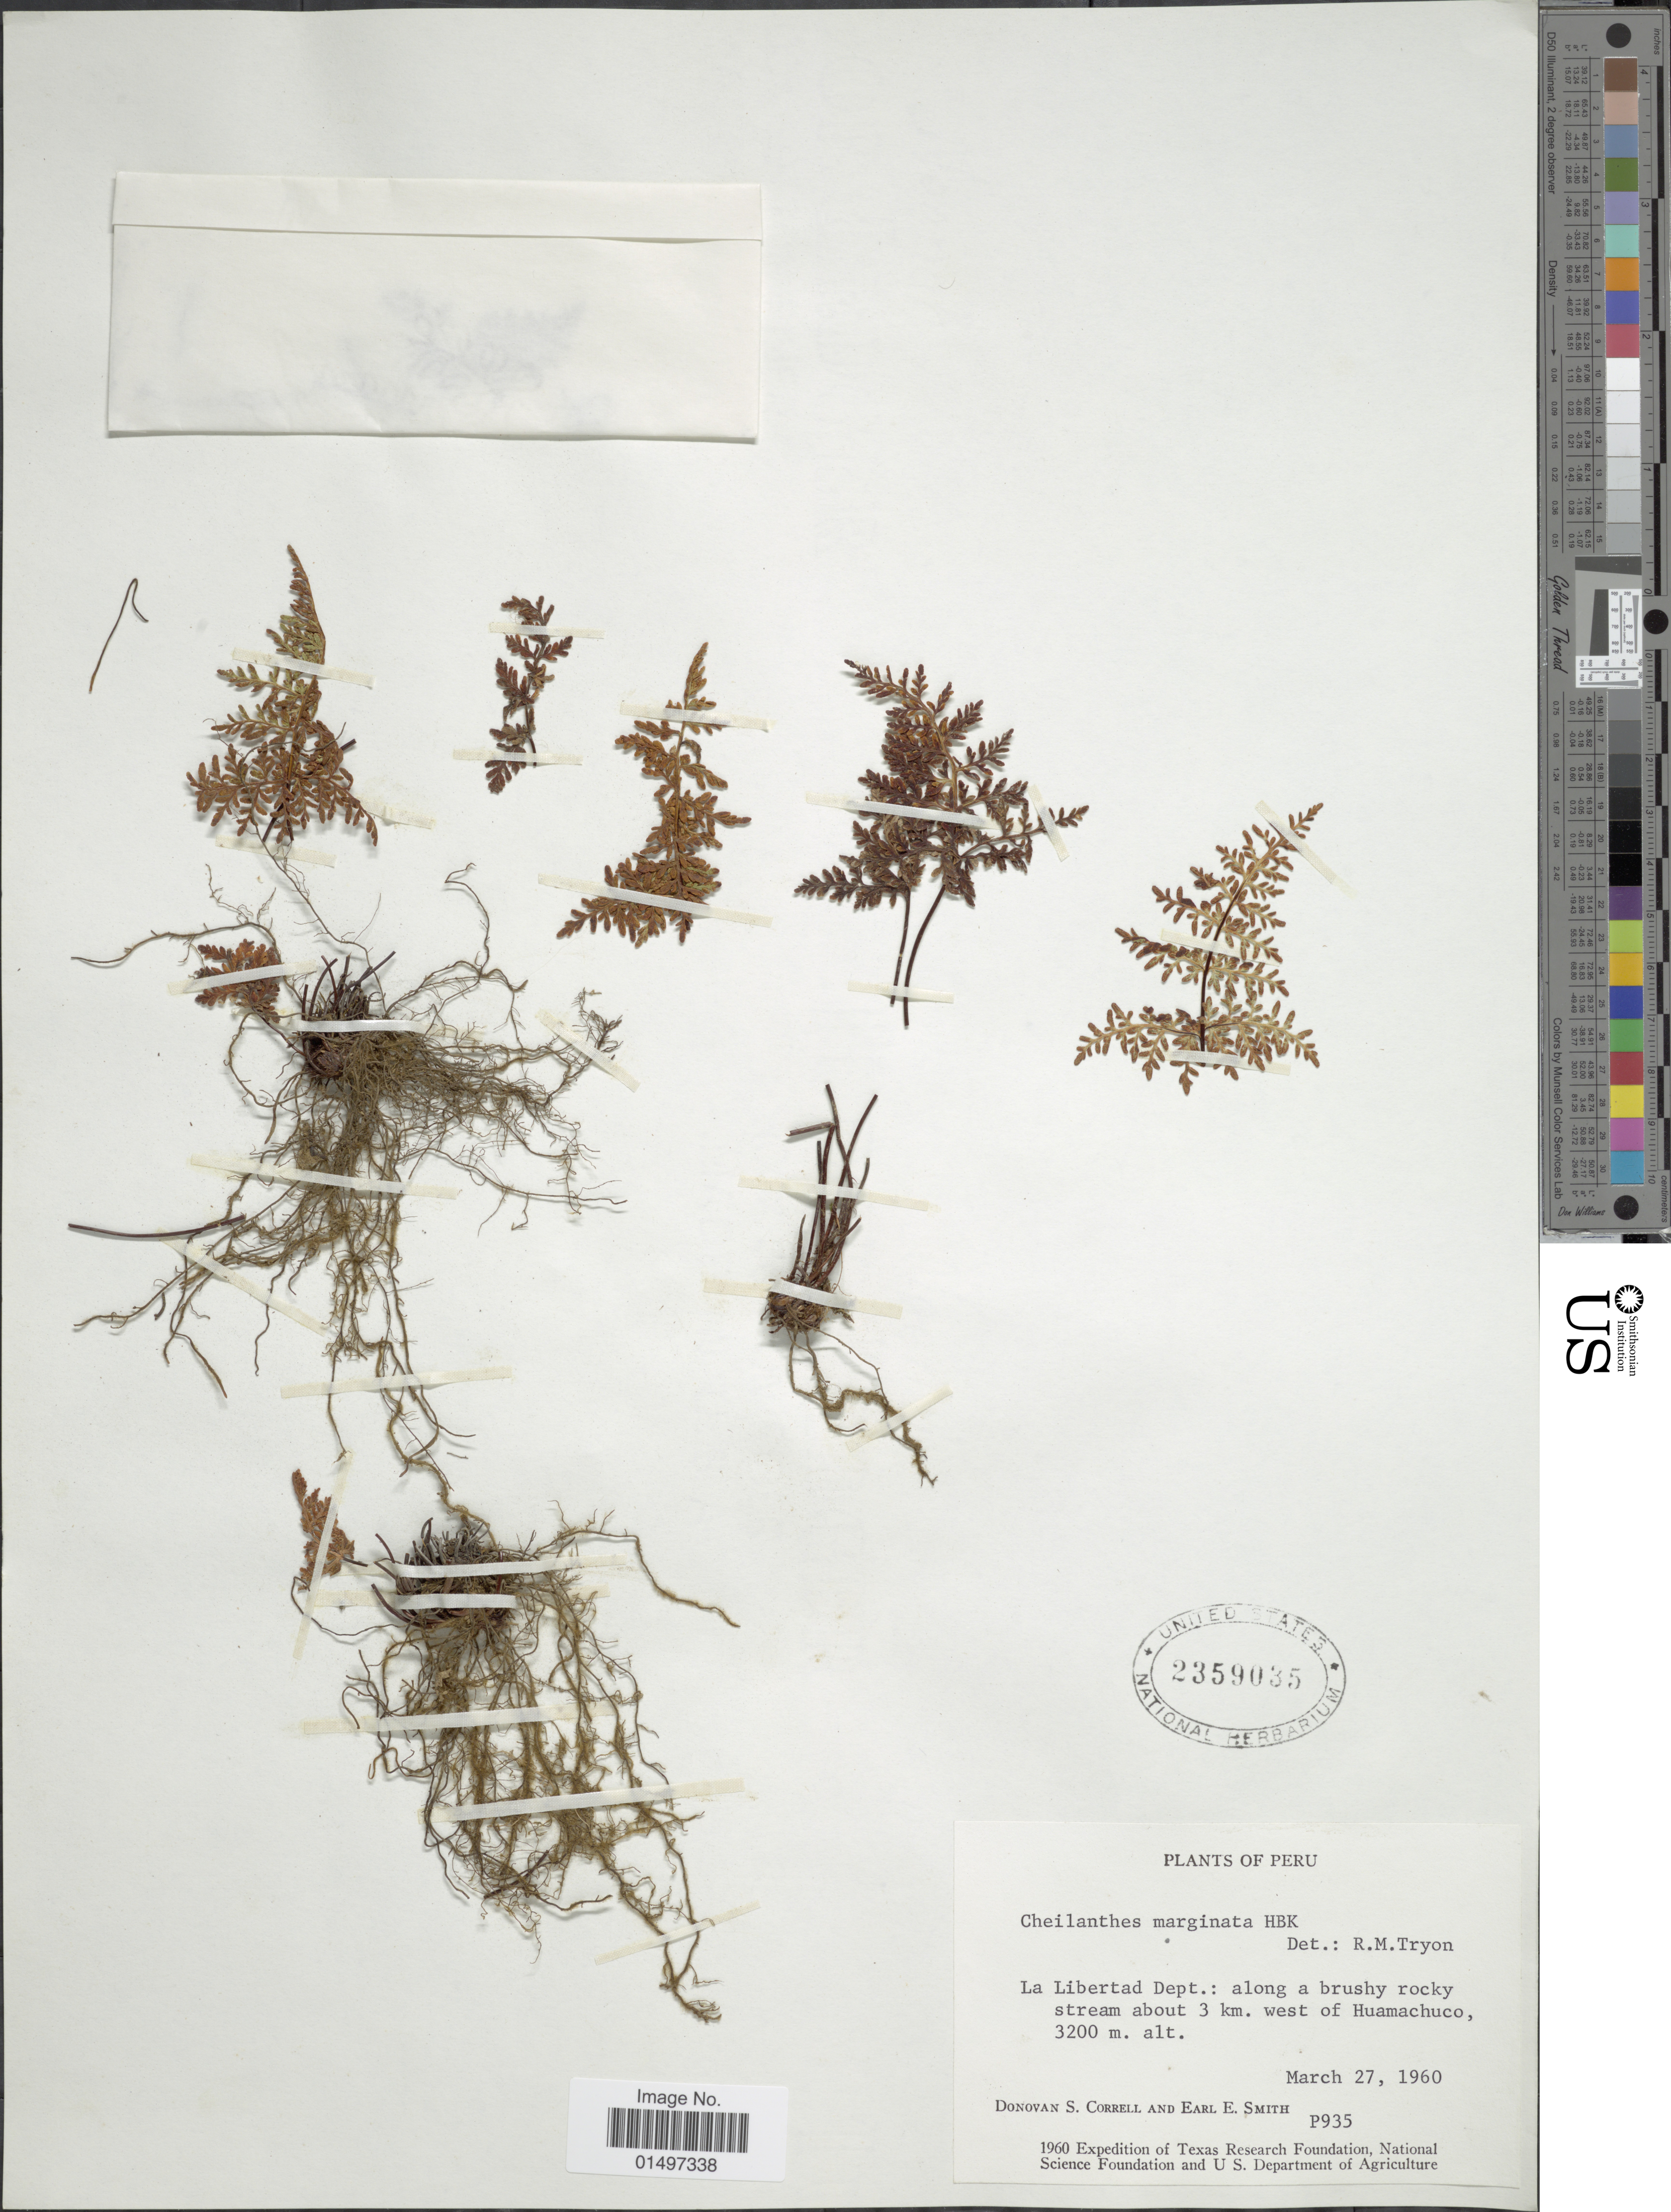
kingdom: Plantae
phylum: Tracheophyta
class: Polypodiopsida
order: Polypodiales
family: Pteridaceae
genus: Gaga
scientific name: Gaga marginata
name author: (Kunth) Fay W. Li & Windham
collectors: D. S. Correll & E. E. Smith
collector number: P935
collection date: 1960-03-27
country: Peru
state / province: La Libertad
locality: La Libertad Dept.: along a brushy rocky stream about 3 km. west of Huamachuco.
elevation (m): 3200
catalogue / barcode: US 2359035